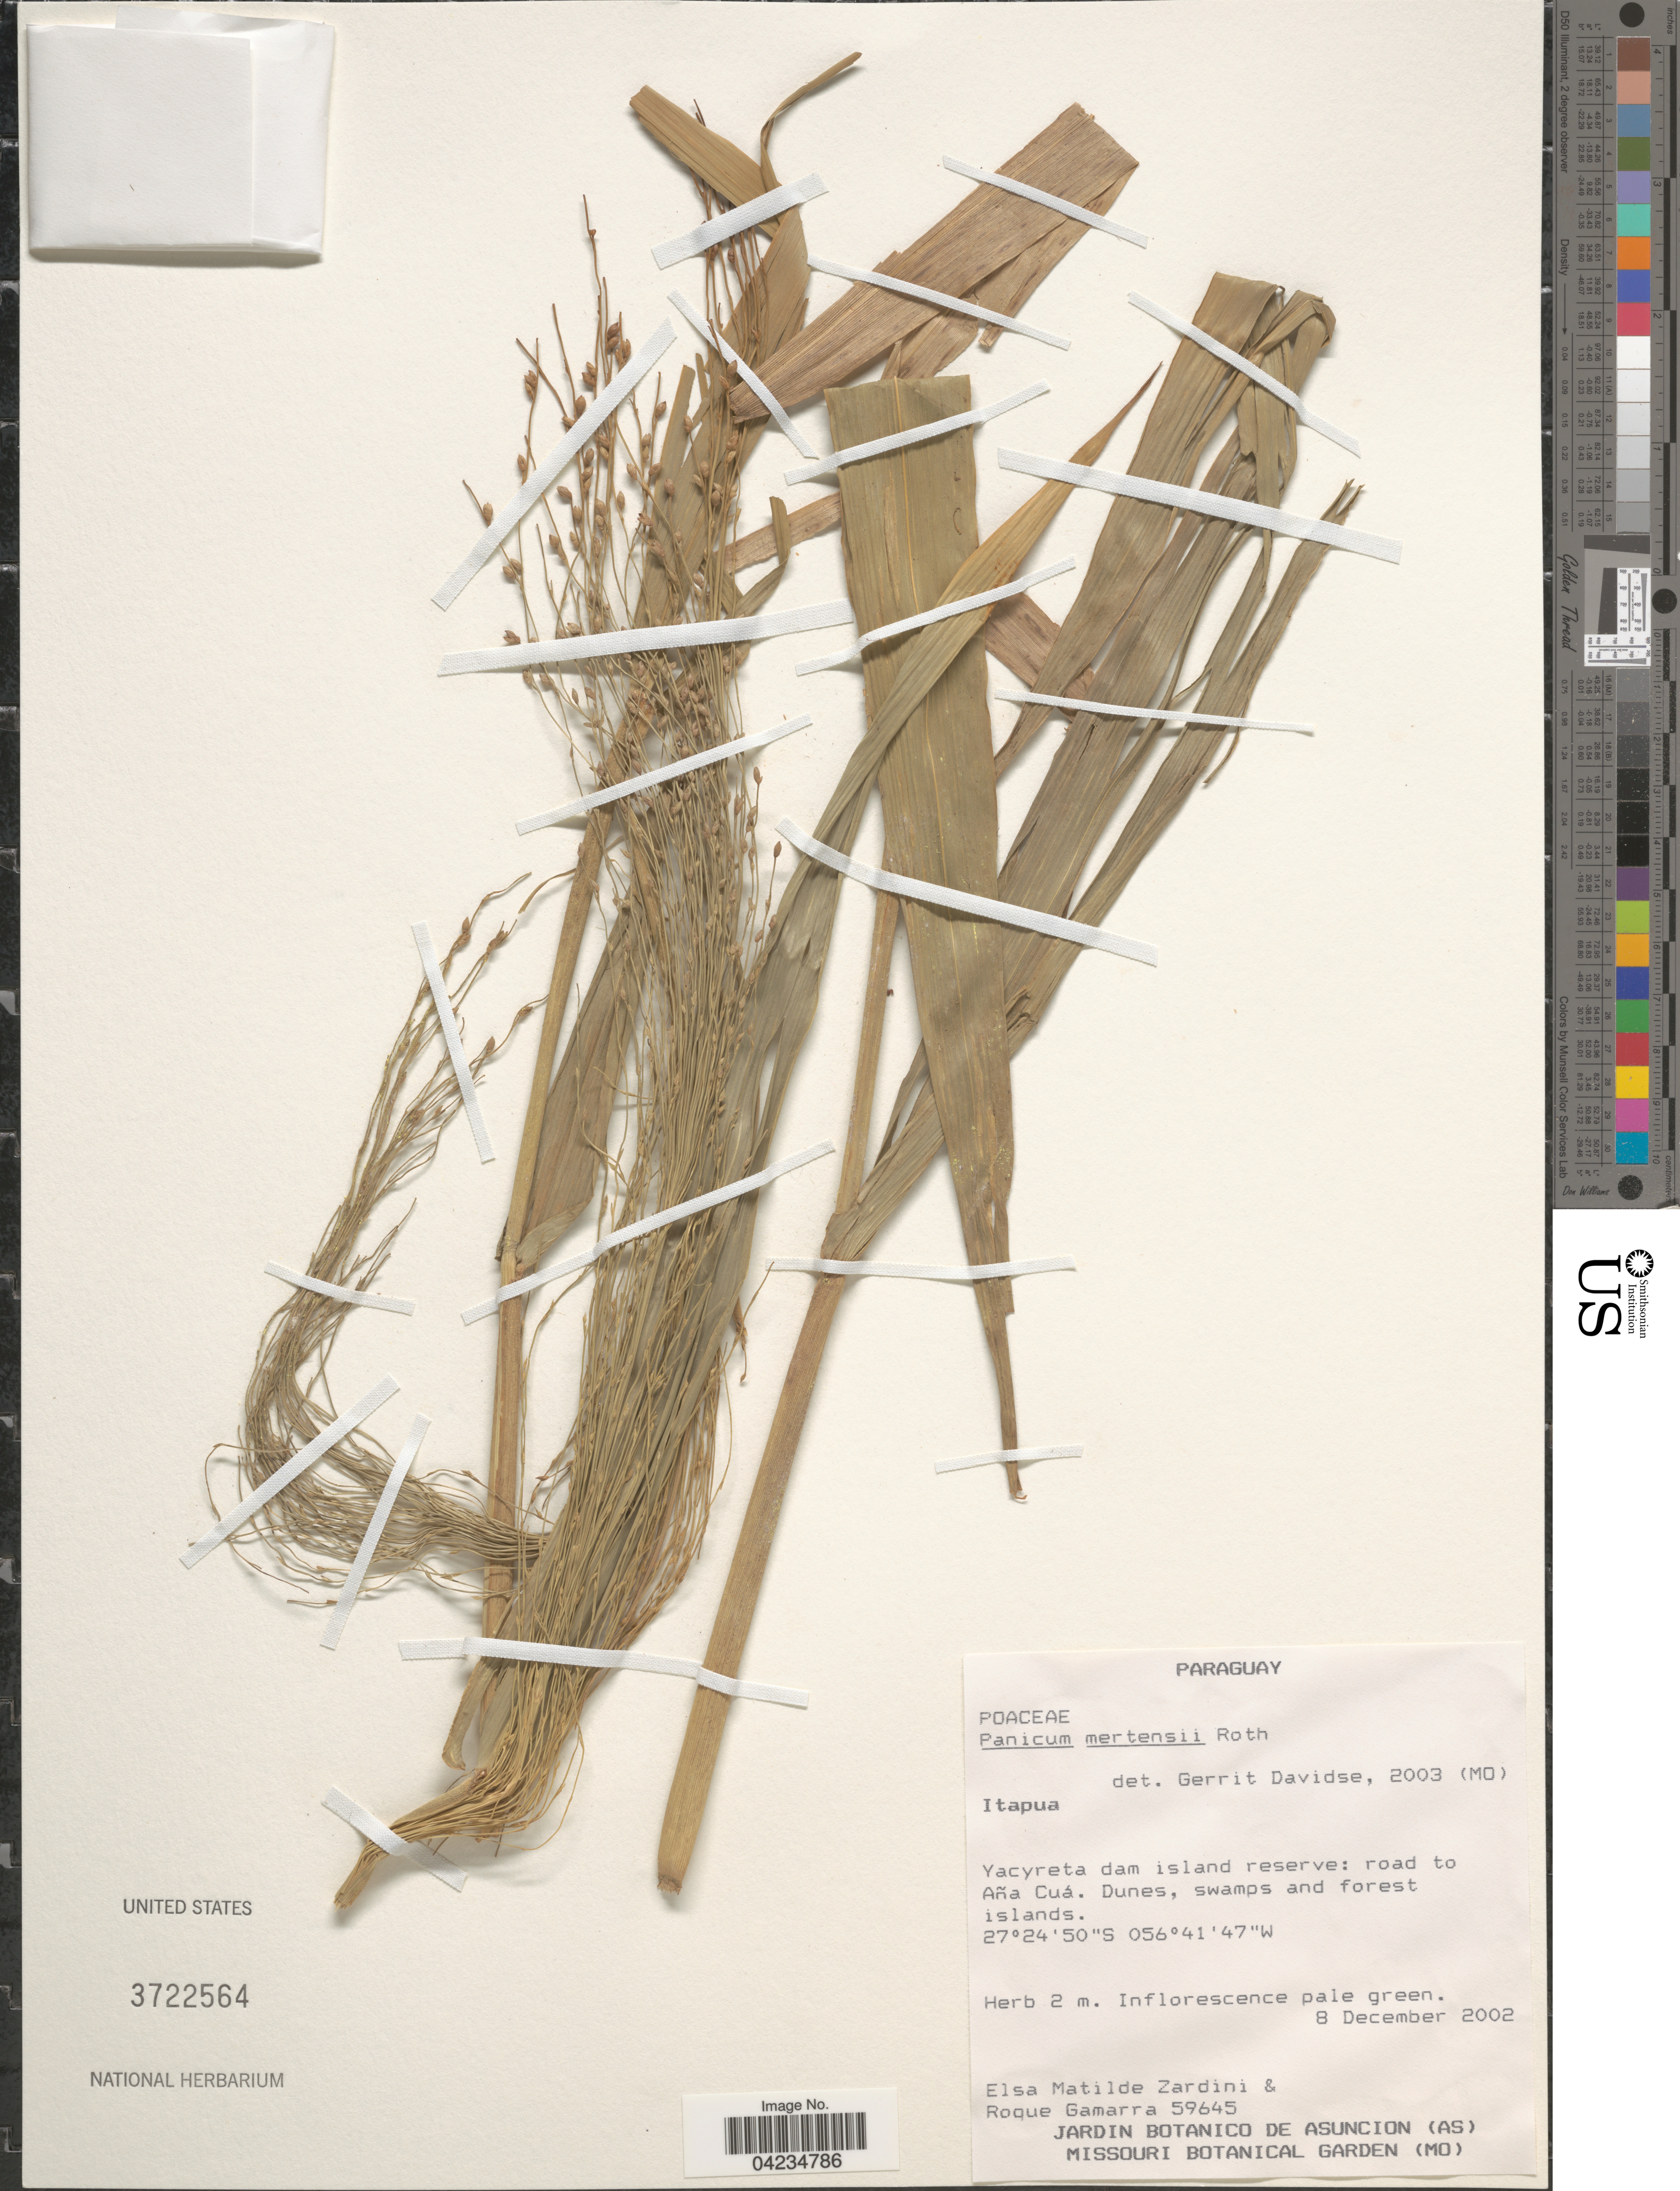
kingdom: Plantae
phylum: Tracheophyta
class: Liliopsida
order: Poales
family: Poaceae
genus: Stephostachys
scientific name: Stephostachys mertensii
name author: (Roth) Zuloaga & Marrone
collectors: E. M. Zardini & R. Gamarra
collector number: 59645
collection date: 2002-12-08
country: Paraguay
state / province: Itapua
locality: Yacyreta dam island reserve: road to Aña Cuá.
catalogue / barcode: US 3722564